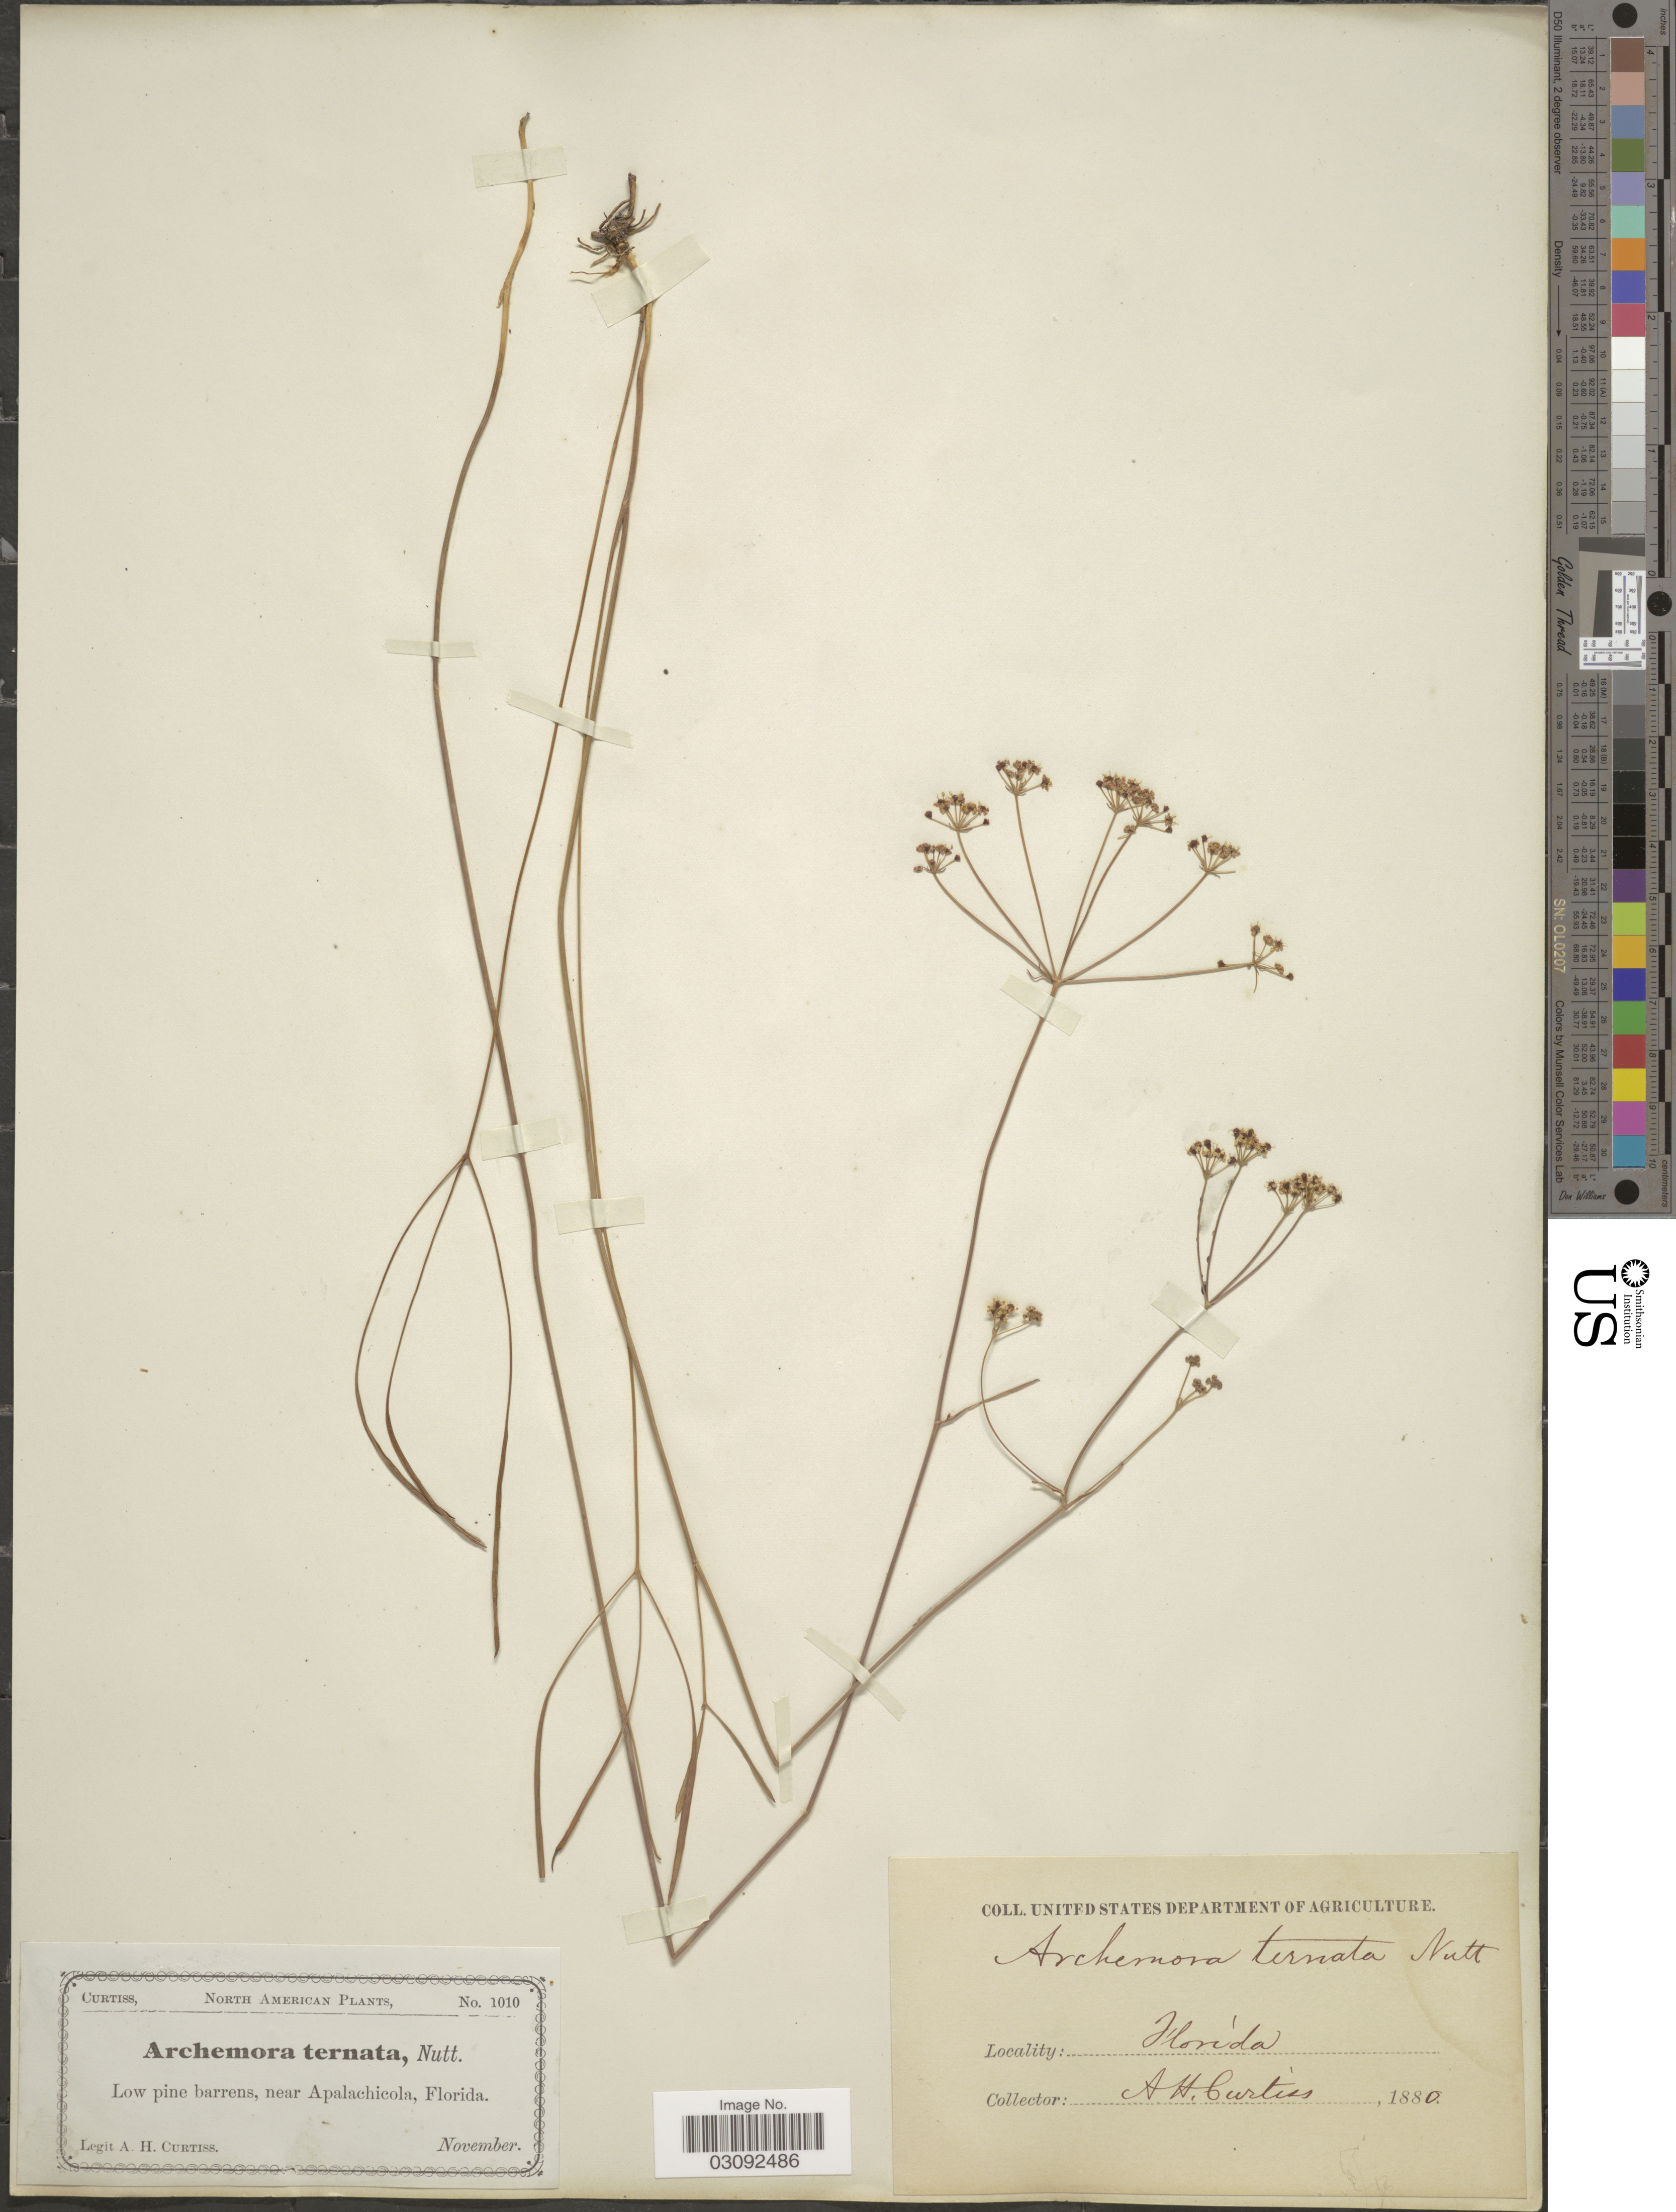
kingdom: Plantae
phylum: Tracheophyta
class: Magnoliopsida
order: Apiales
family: Apiaceae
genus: Oxypolis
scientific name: Oxypolis ternata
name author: (Nutt.) A. Heller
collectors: A. H. Curtiss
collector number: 1010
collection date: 1880-11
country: United States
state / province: Florida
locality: Low pine barrens, near Apalachicola.